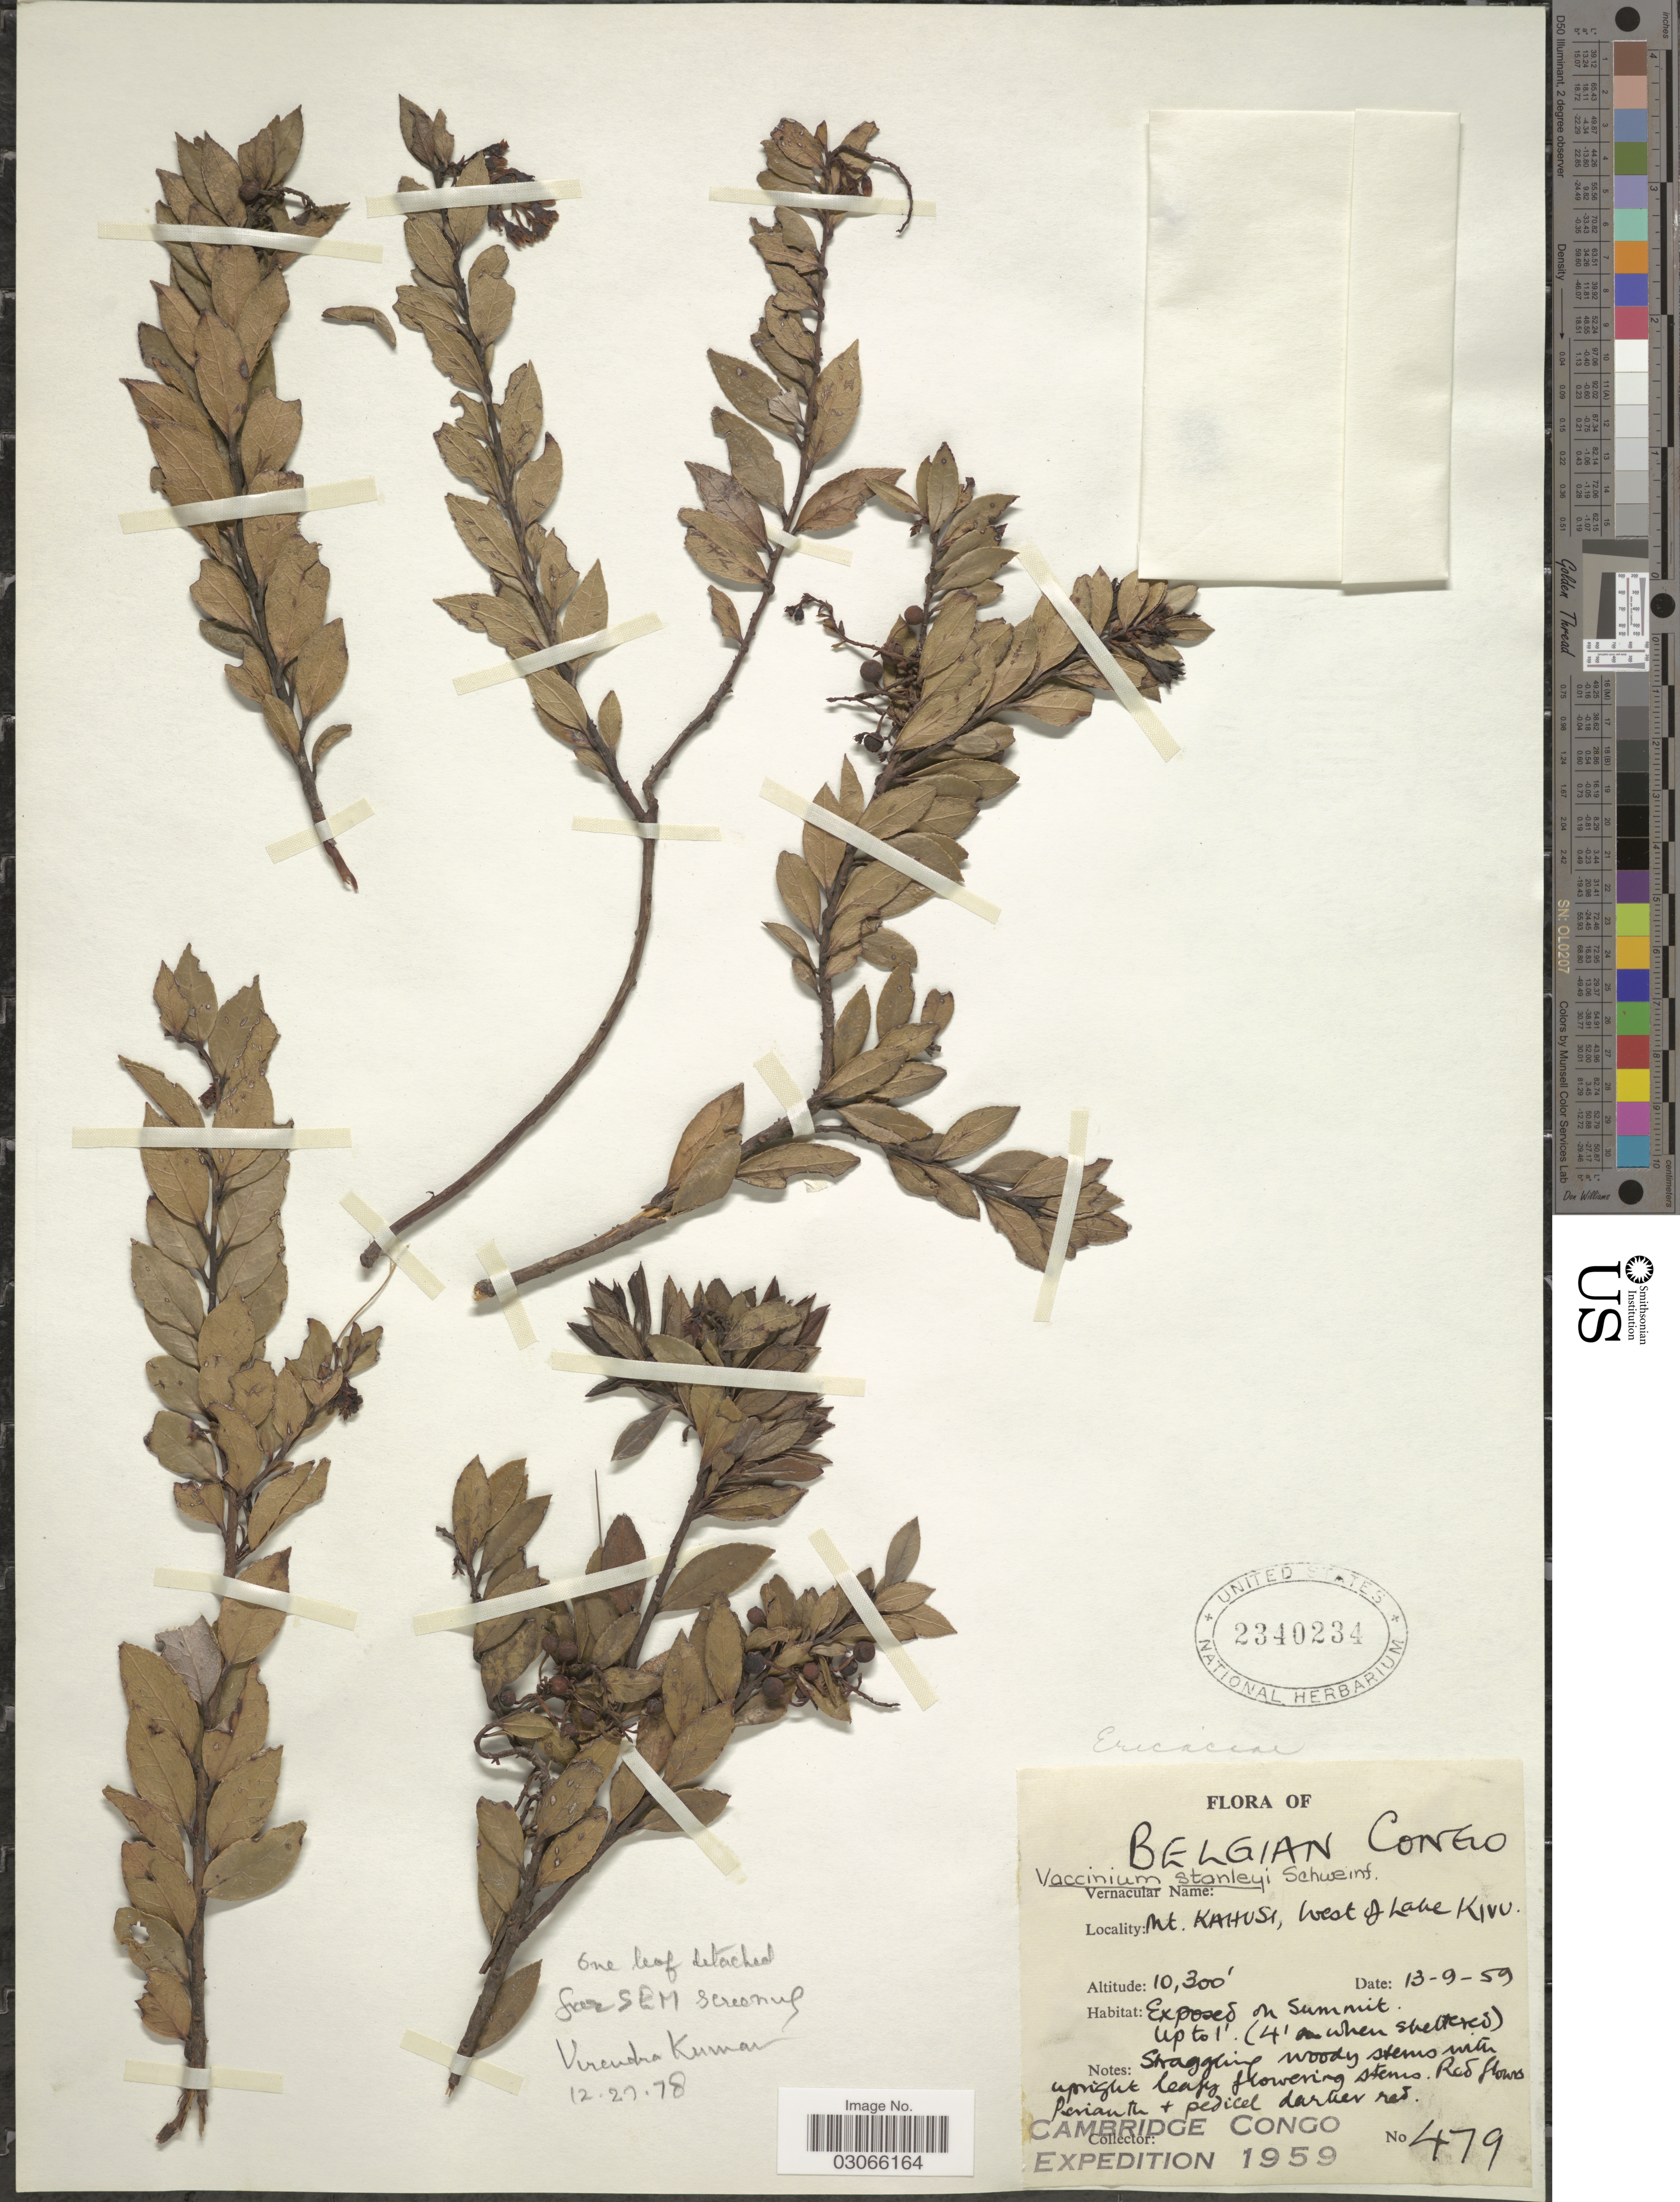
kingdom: Plantae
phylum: Tracheophyta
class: Magnoliopsida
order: Ericales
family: Ericaceae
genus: Vaccinium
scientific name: Vaccinium stanleyi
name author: Schweinf.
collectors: Cambridge Congo Expedition 1959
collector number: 479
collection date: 1959-09-13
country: Congo, Democratic Republic of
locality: Belgian Congo, Mt. Kahusi, West of Lake Kivu.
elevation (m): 3139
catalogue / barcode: US 2340234